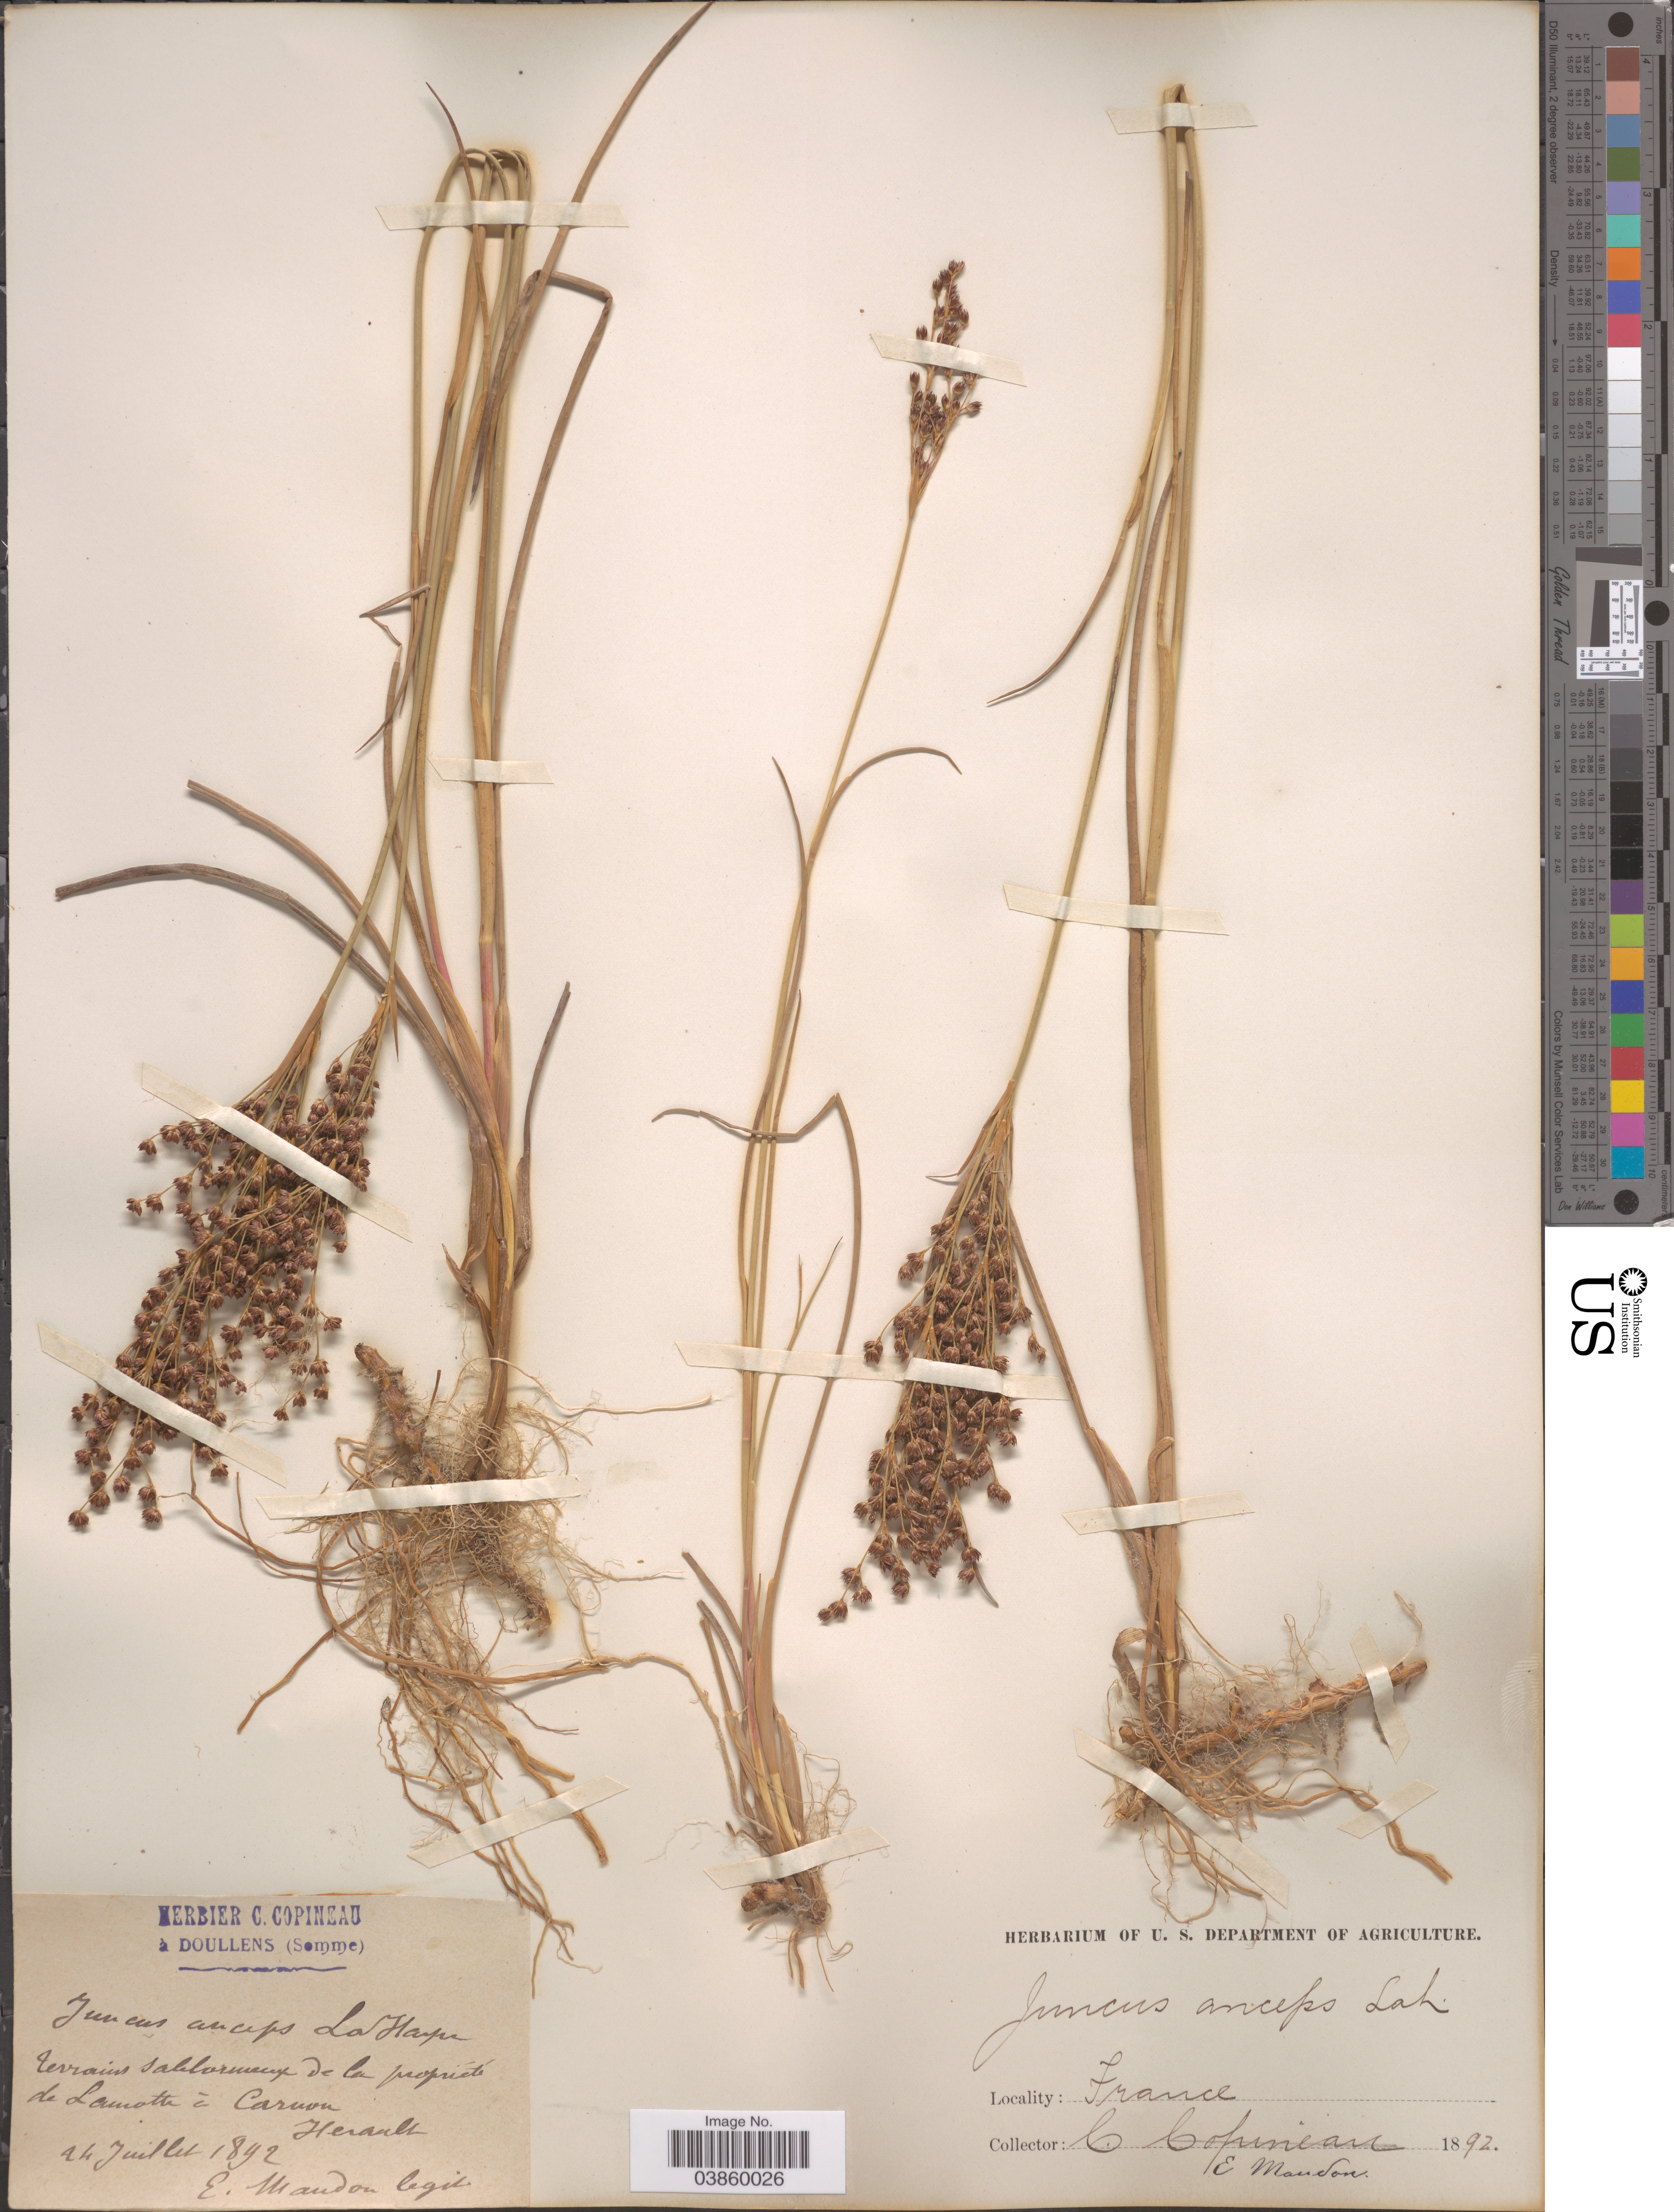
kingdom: Plantae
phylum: Tracheophyta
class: Liliopsida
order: Poales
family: Juncaceae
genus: Juncus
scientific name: Juncus anceps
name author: Laharpe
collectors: E. Mandon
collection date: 1892-07-24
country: France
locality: Terrains saklormenge de la propriete de Lamotte á Caruon. Herault.